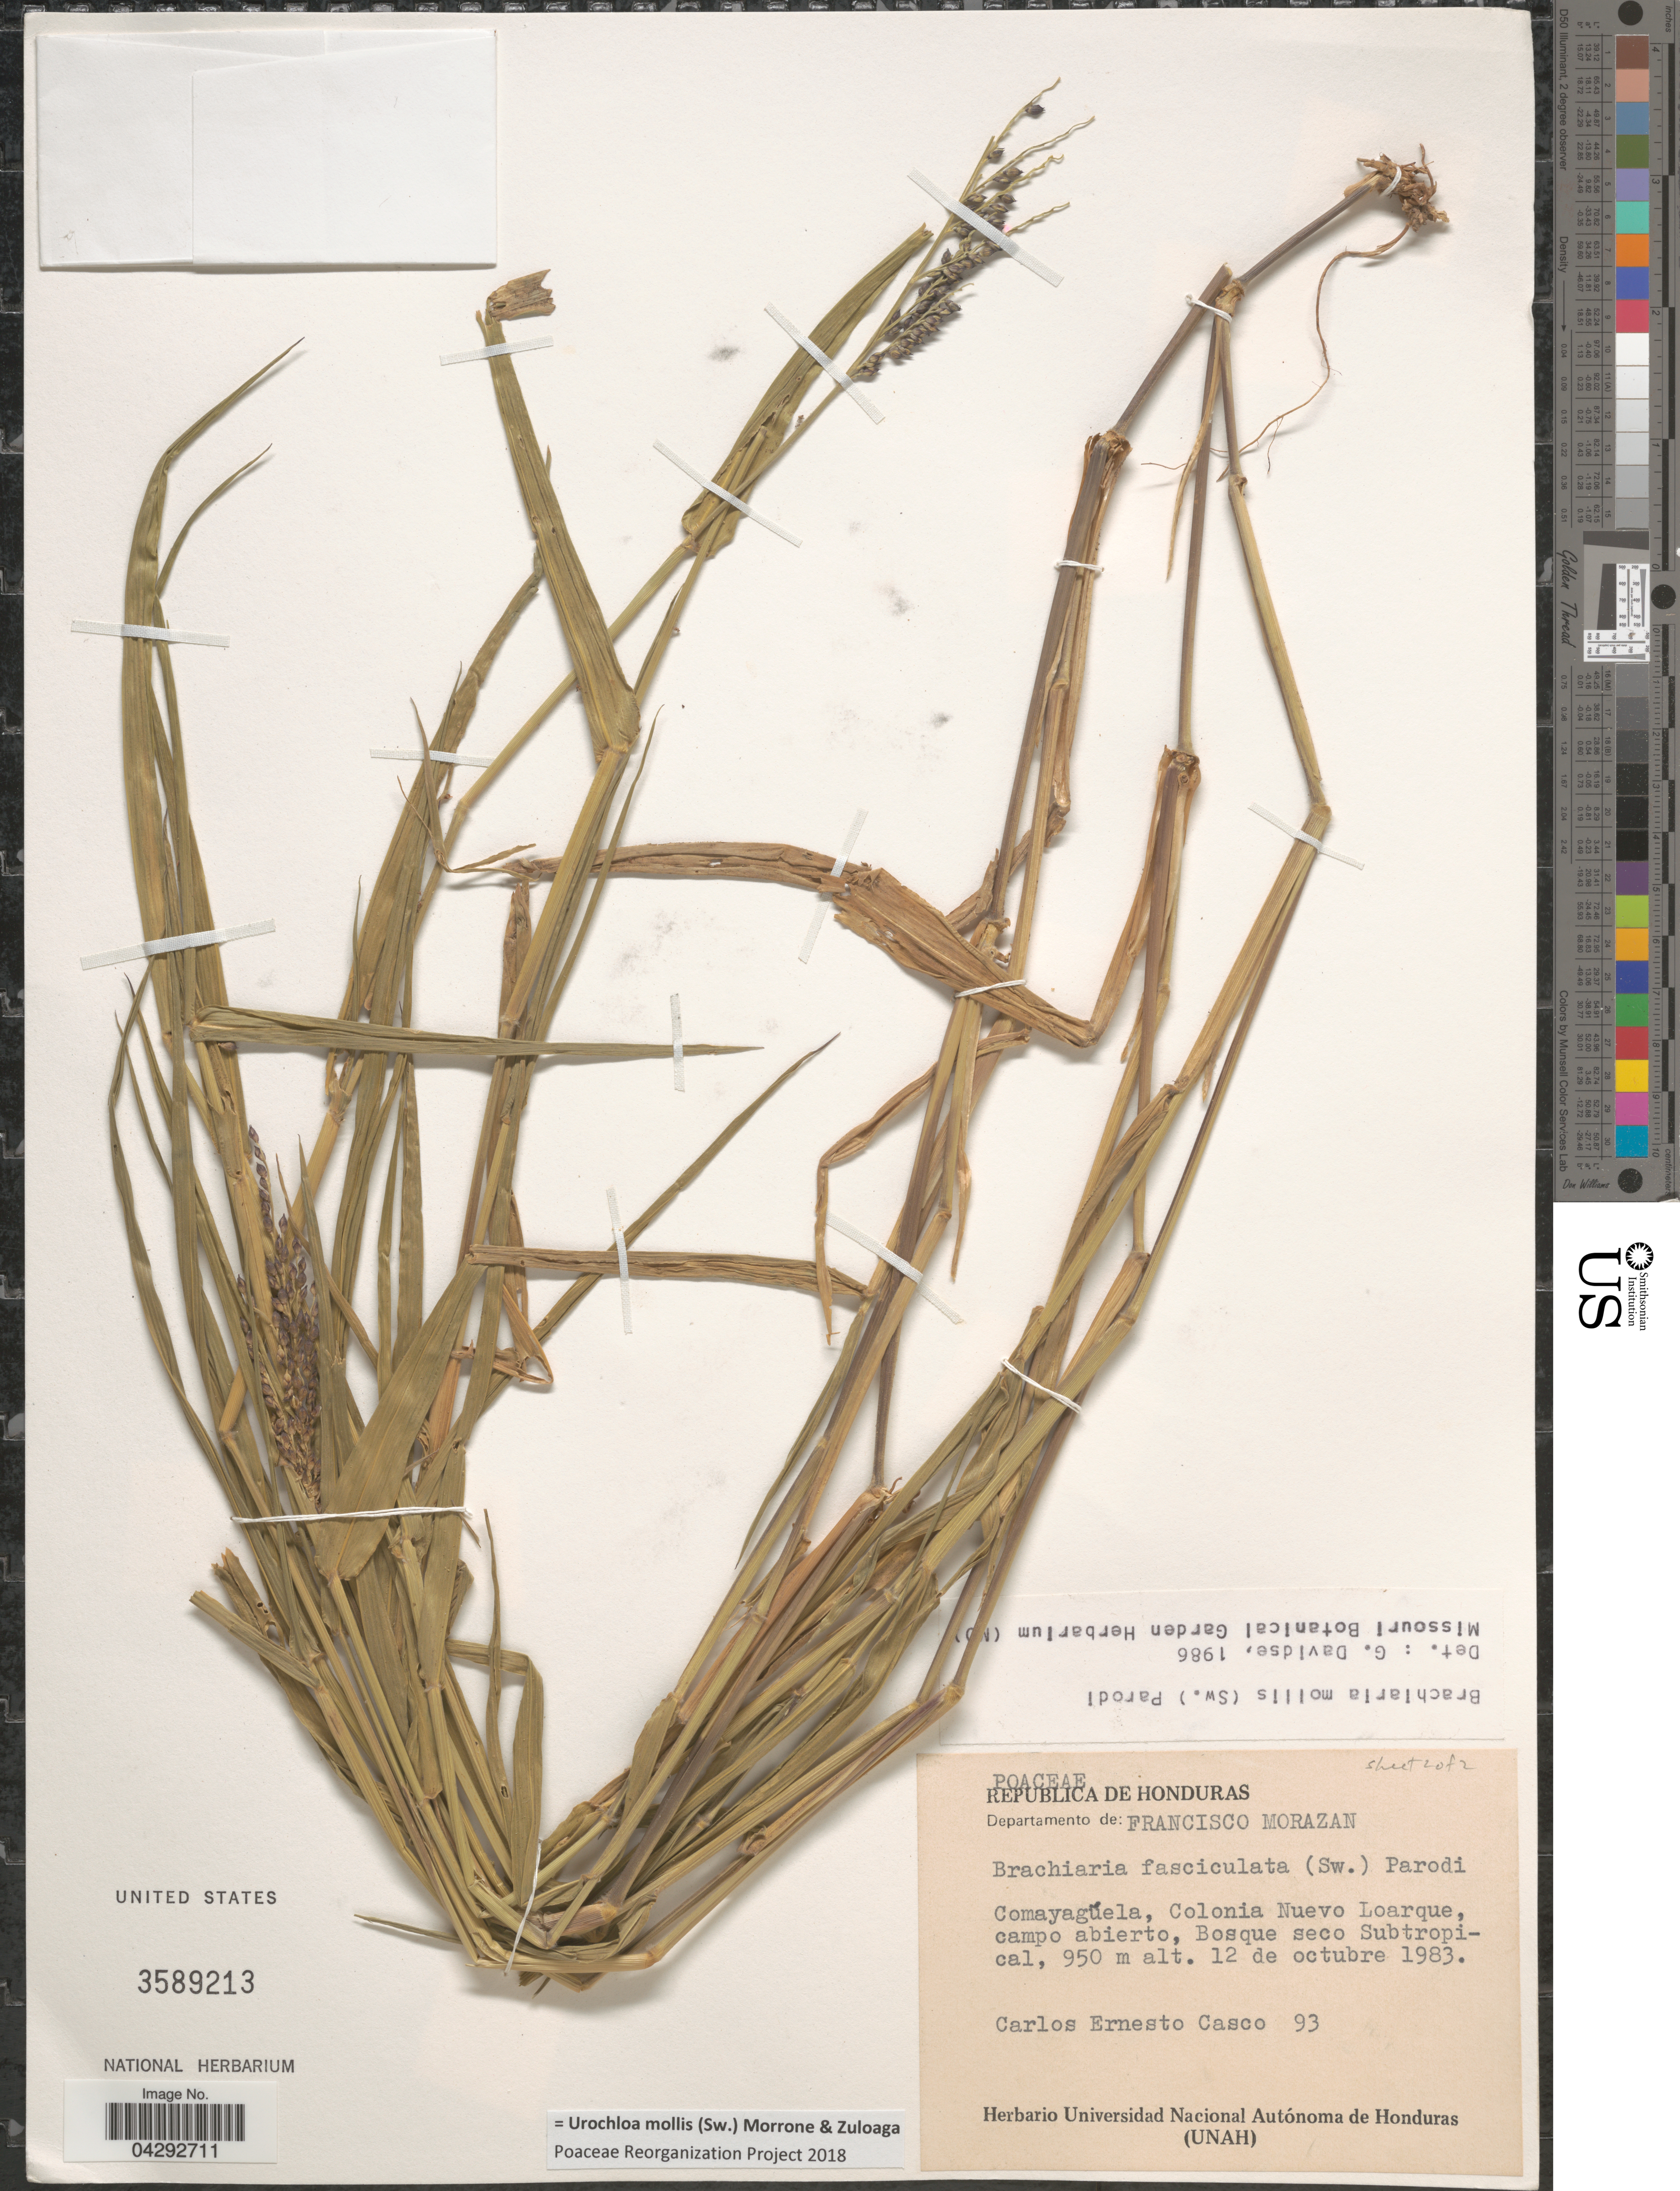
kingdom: Plantae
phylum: Tracheophyta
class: Liliopsida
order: Poales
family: Poaceae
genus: Urochloa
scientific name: Urochloa mollis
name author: (Sw.) Morrone & Zuloaga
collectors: C. Casco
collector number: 93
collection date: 1983-10-12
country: Honduras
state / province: Fco. Morazán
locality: Republica de Honduras. Departamento de: Francisco Morazan. Comayagüela, Colonia Nuevo Loarque, campo abierto, Bosque seco Subtropical.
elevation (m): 950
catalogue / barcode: US 3589213